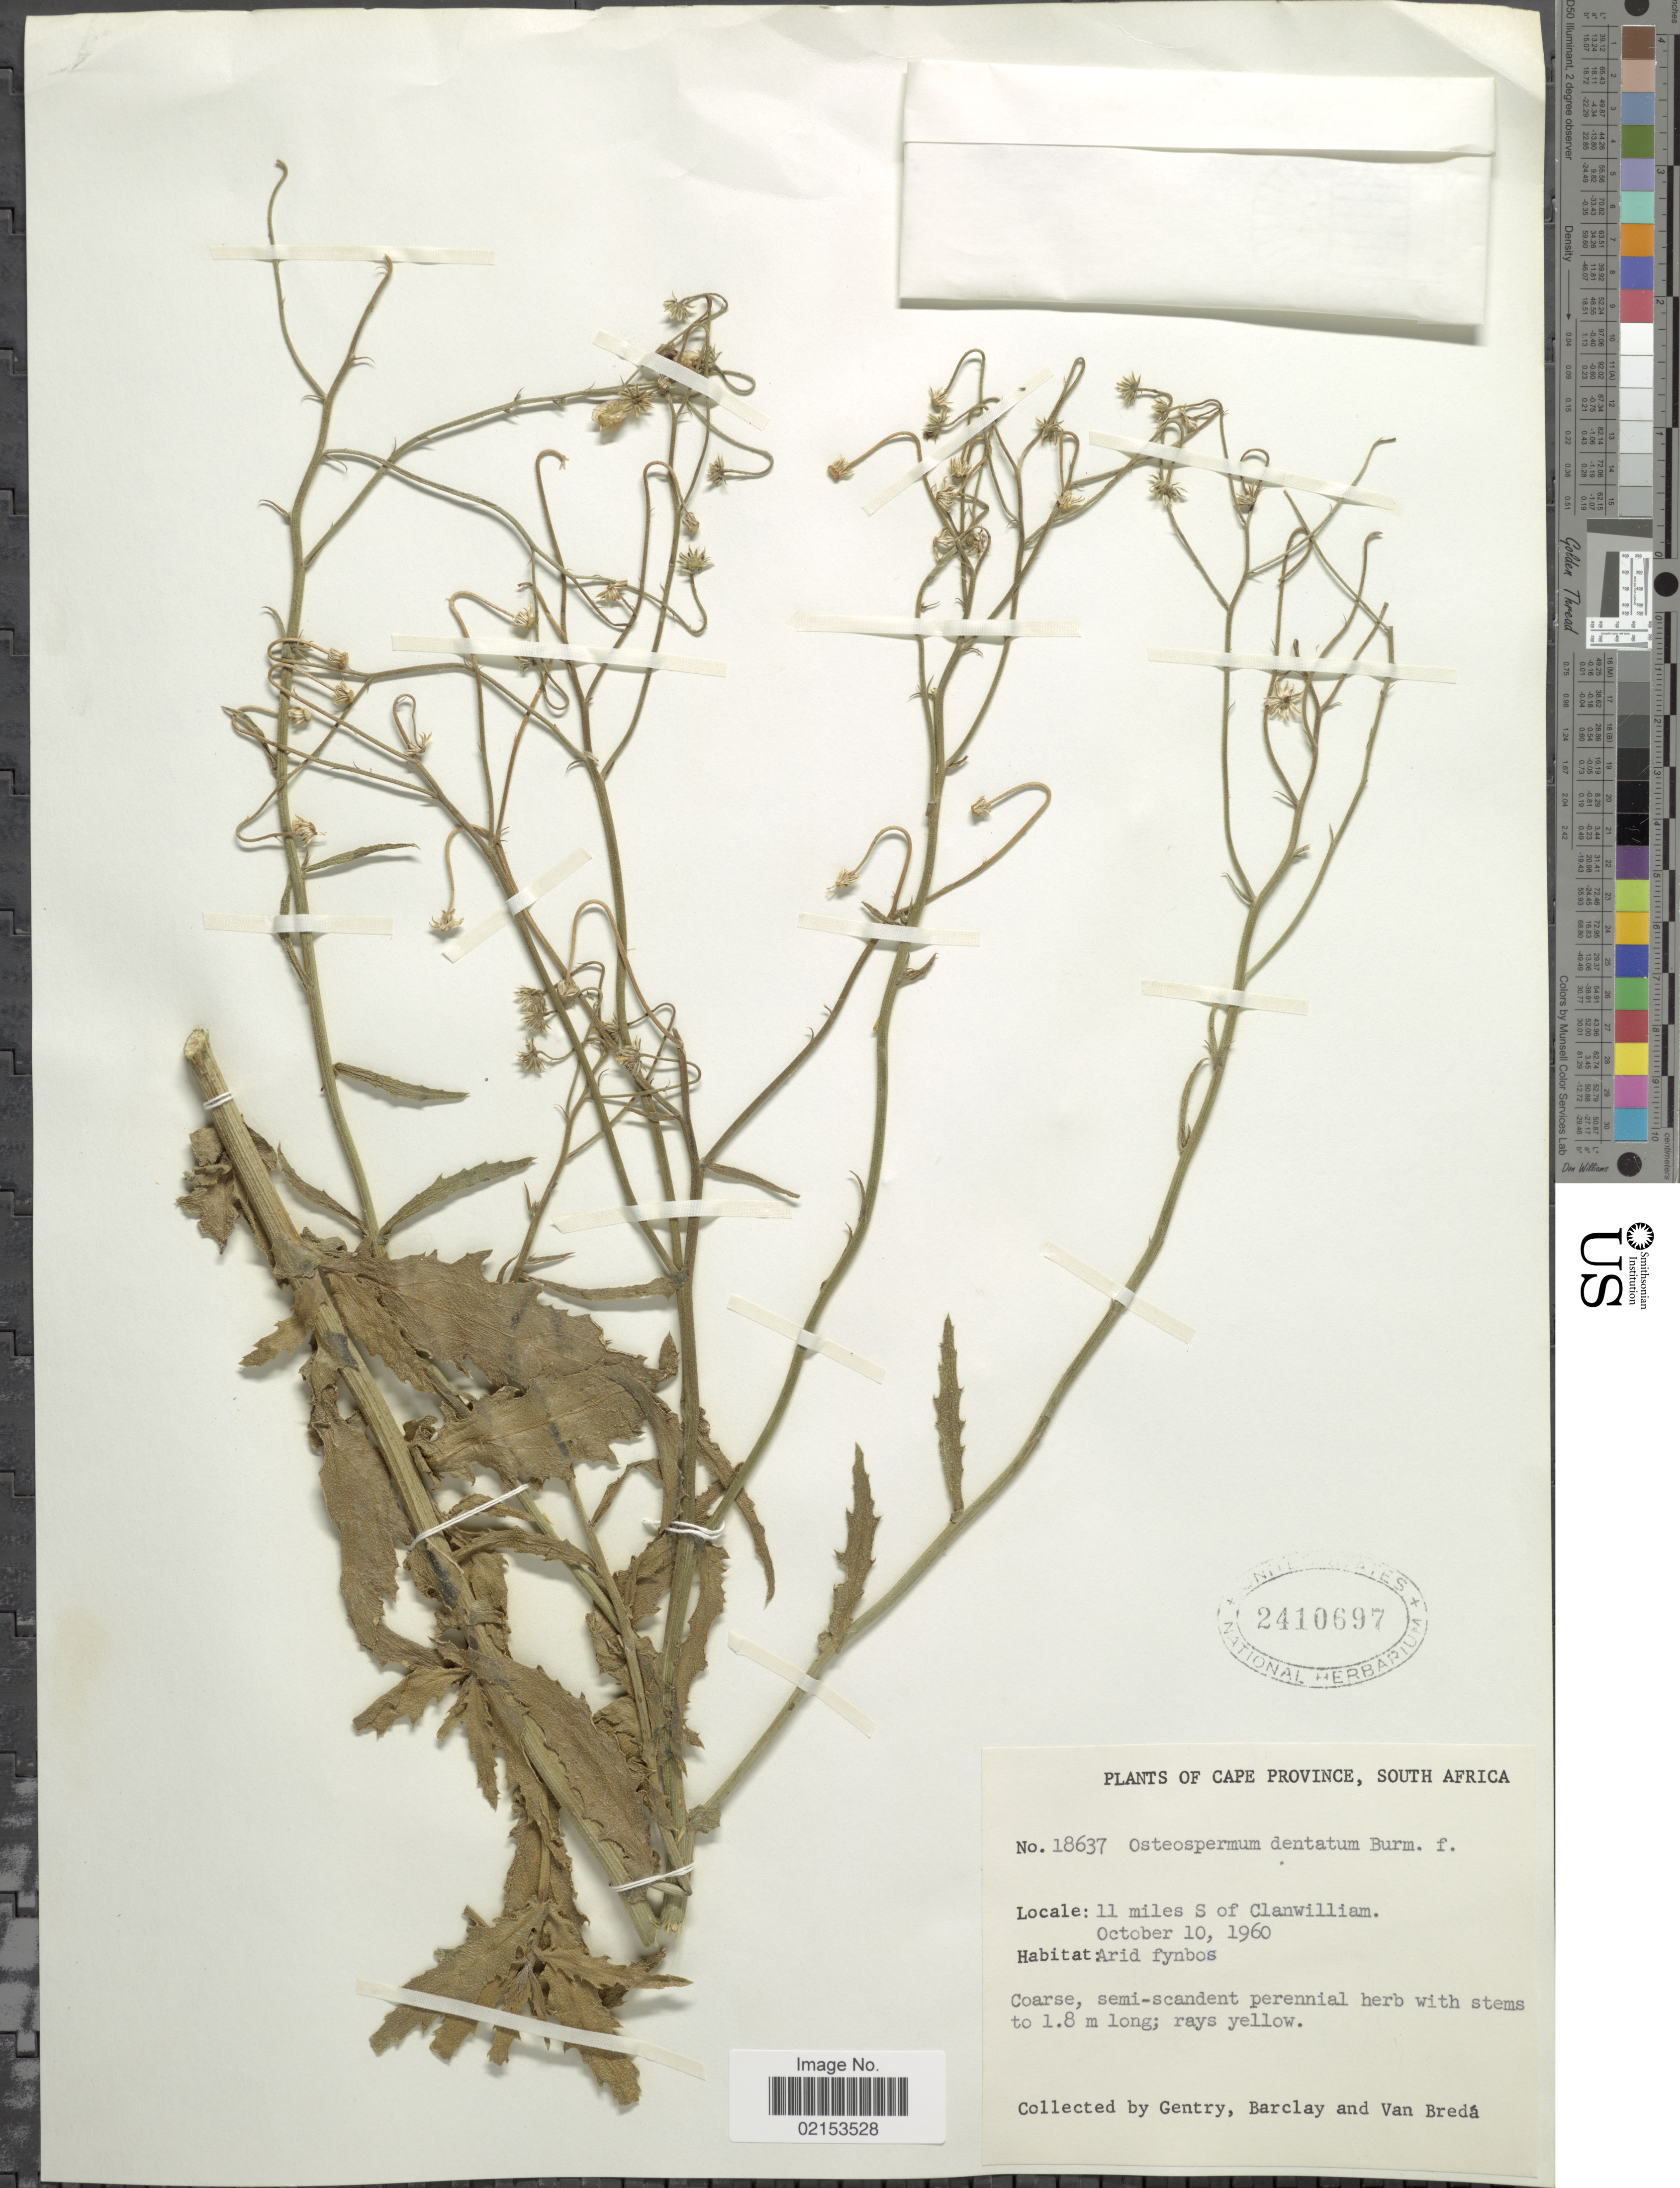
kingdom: Plantae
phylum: Tracheophyta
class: Magnoliopsida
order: Asterales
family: Asteraceae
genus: Tripteris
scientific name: Tripteris dentata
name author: (Burm. f.) Harv.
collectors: Gentry, --, -- Barclay & P. Van Breda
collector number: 18637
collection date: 1960-10-10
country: South Africa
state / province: Western Cape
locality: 11 miles S of Clanwilliam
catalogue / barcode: US 2410697